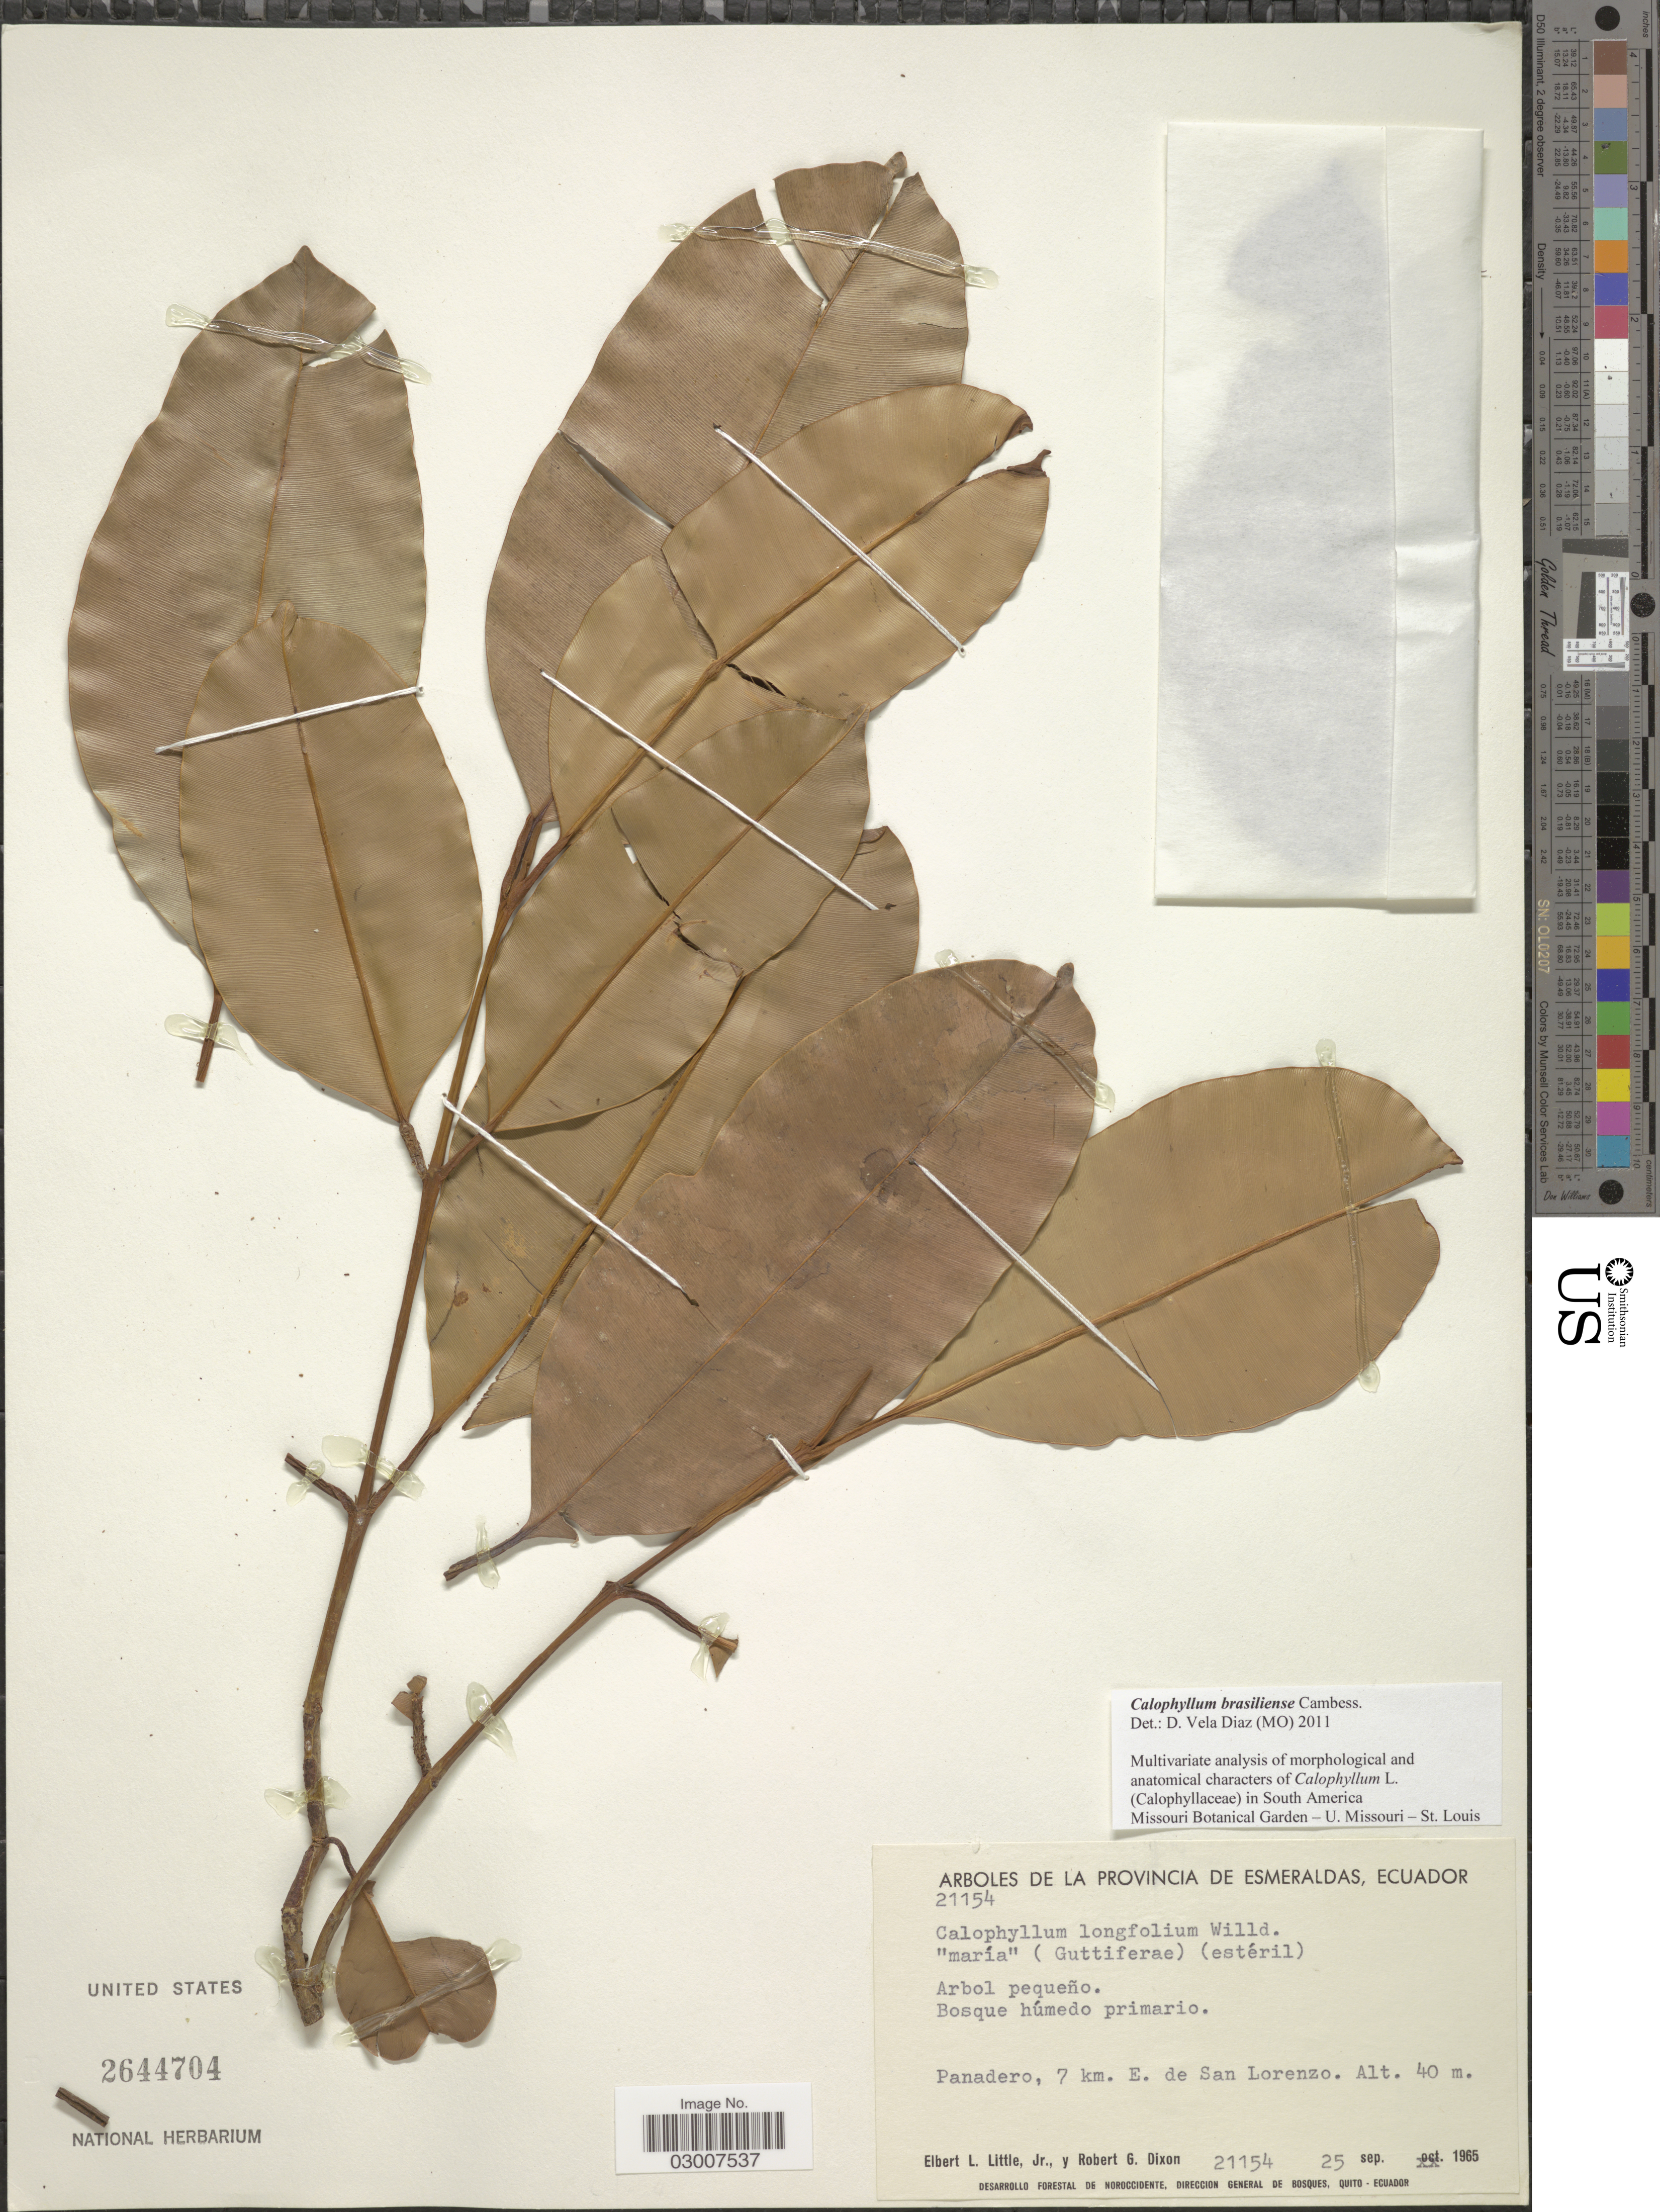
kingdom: Plantae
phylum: Tracheophyta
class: Magnoliopsida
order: Malpighiales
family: Calophyllaceae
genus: Calophyllum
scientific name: Calophyllum brasiliense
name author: Cambess.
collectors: E. L. Little & R. G. Dixon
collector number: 21154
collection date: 1965-09-25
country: Ecuador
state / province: Esmeraldas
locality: Panadero, 7 km. E. de San Lorenzo.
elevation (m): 40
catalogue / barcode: US 2644704